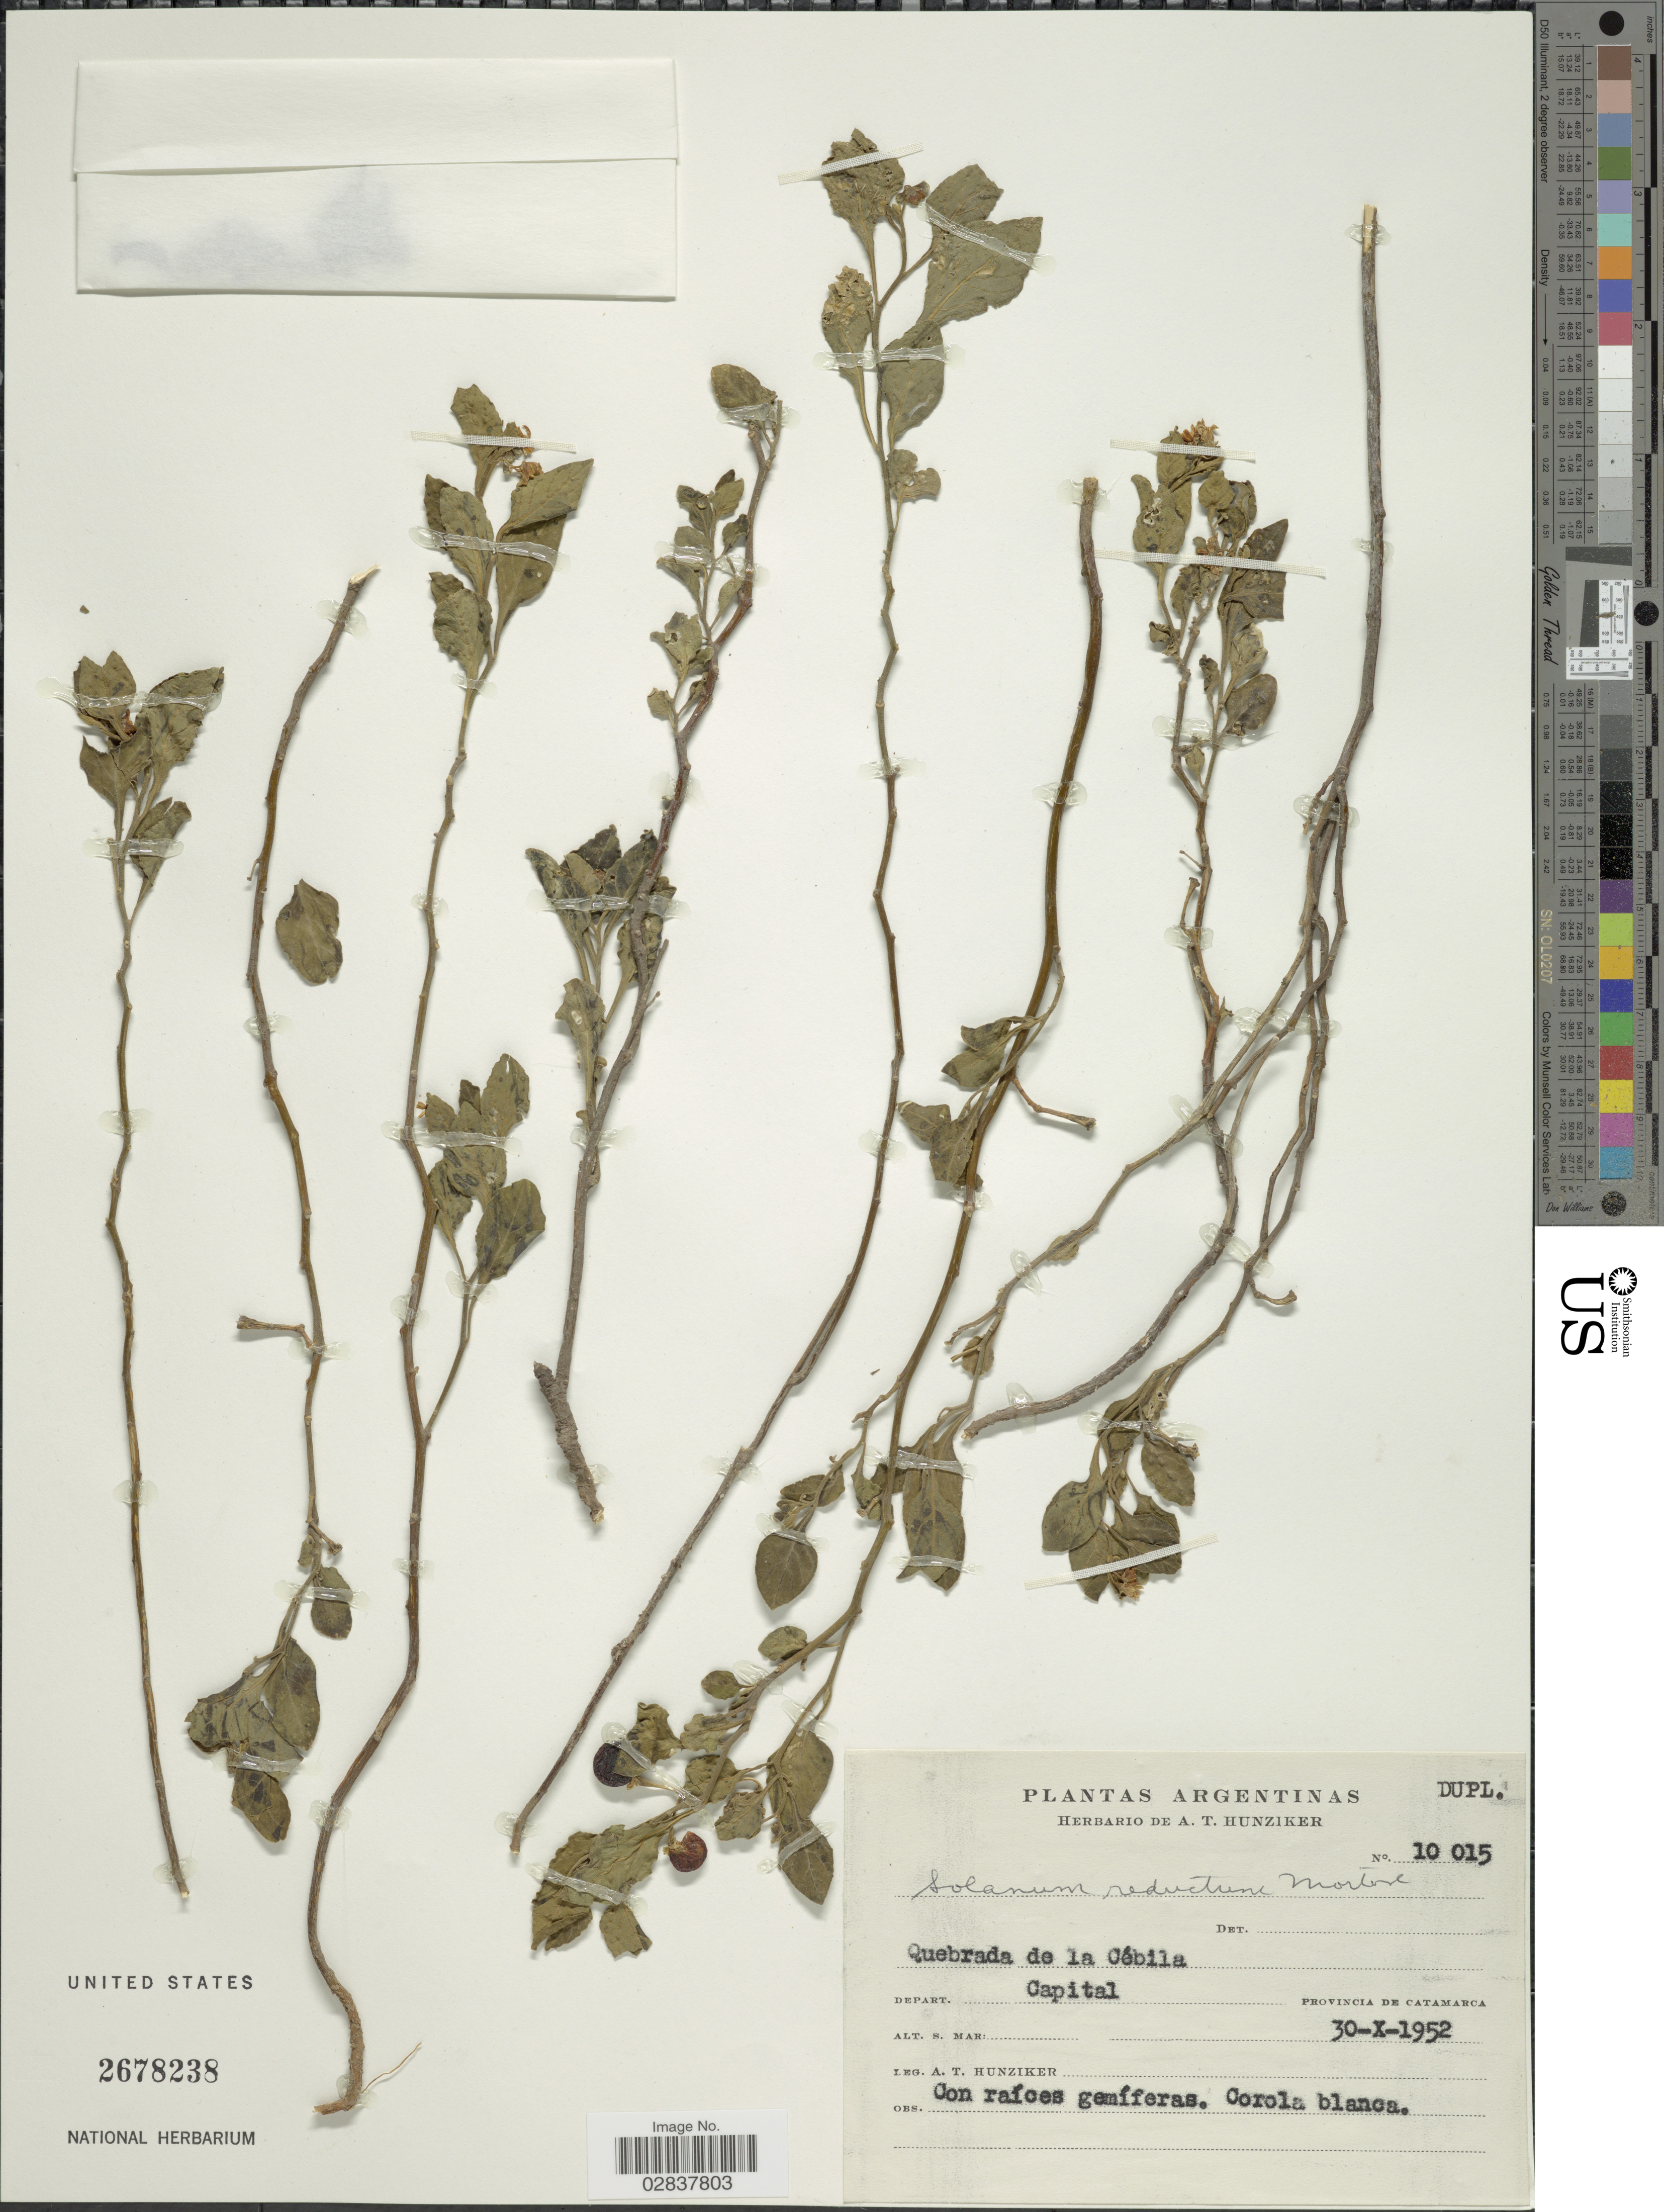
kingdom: Plantae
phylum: Tracheophyta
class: Magnoliopsida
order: Solanales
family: Solanaceae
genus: Solanum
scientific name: Solanum reductum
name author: C.V. Morton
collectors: A. T. Hunziker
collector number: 10015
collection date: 1952-10-30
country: Argentina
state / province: Catamarca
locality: Quebrada de la Cébila. Depart. Capital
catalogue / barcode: US 2678238